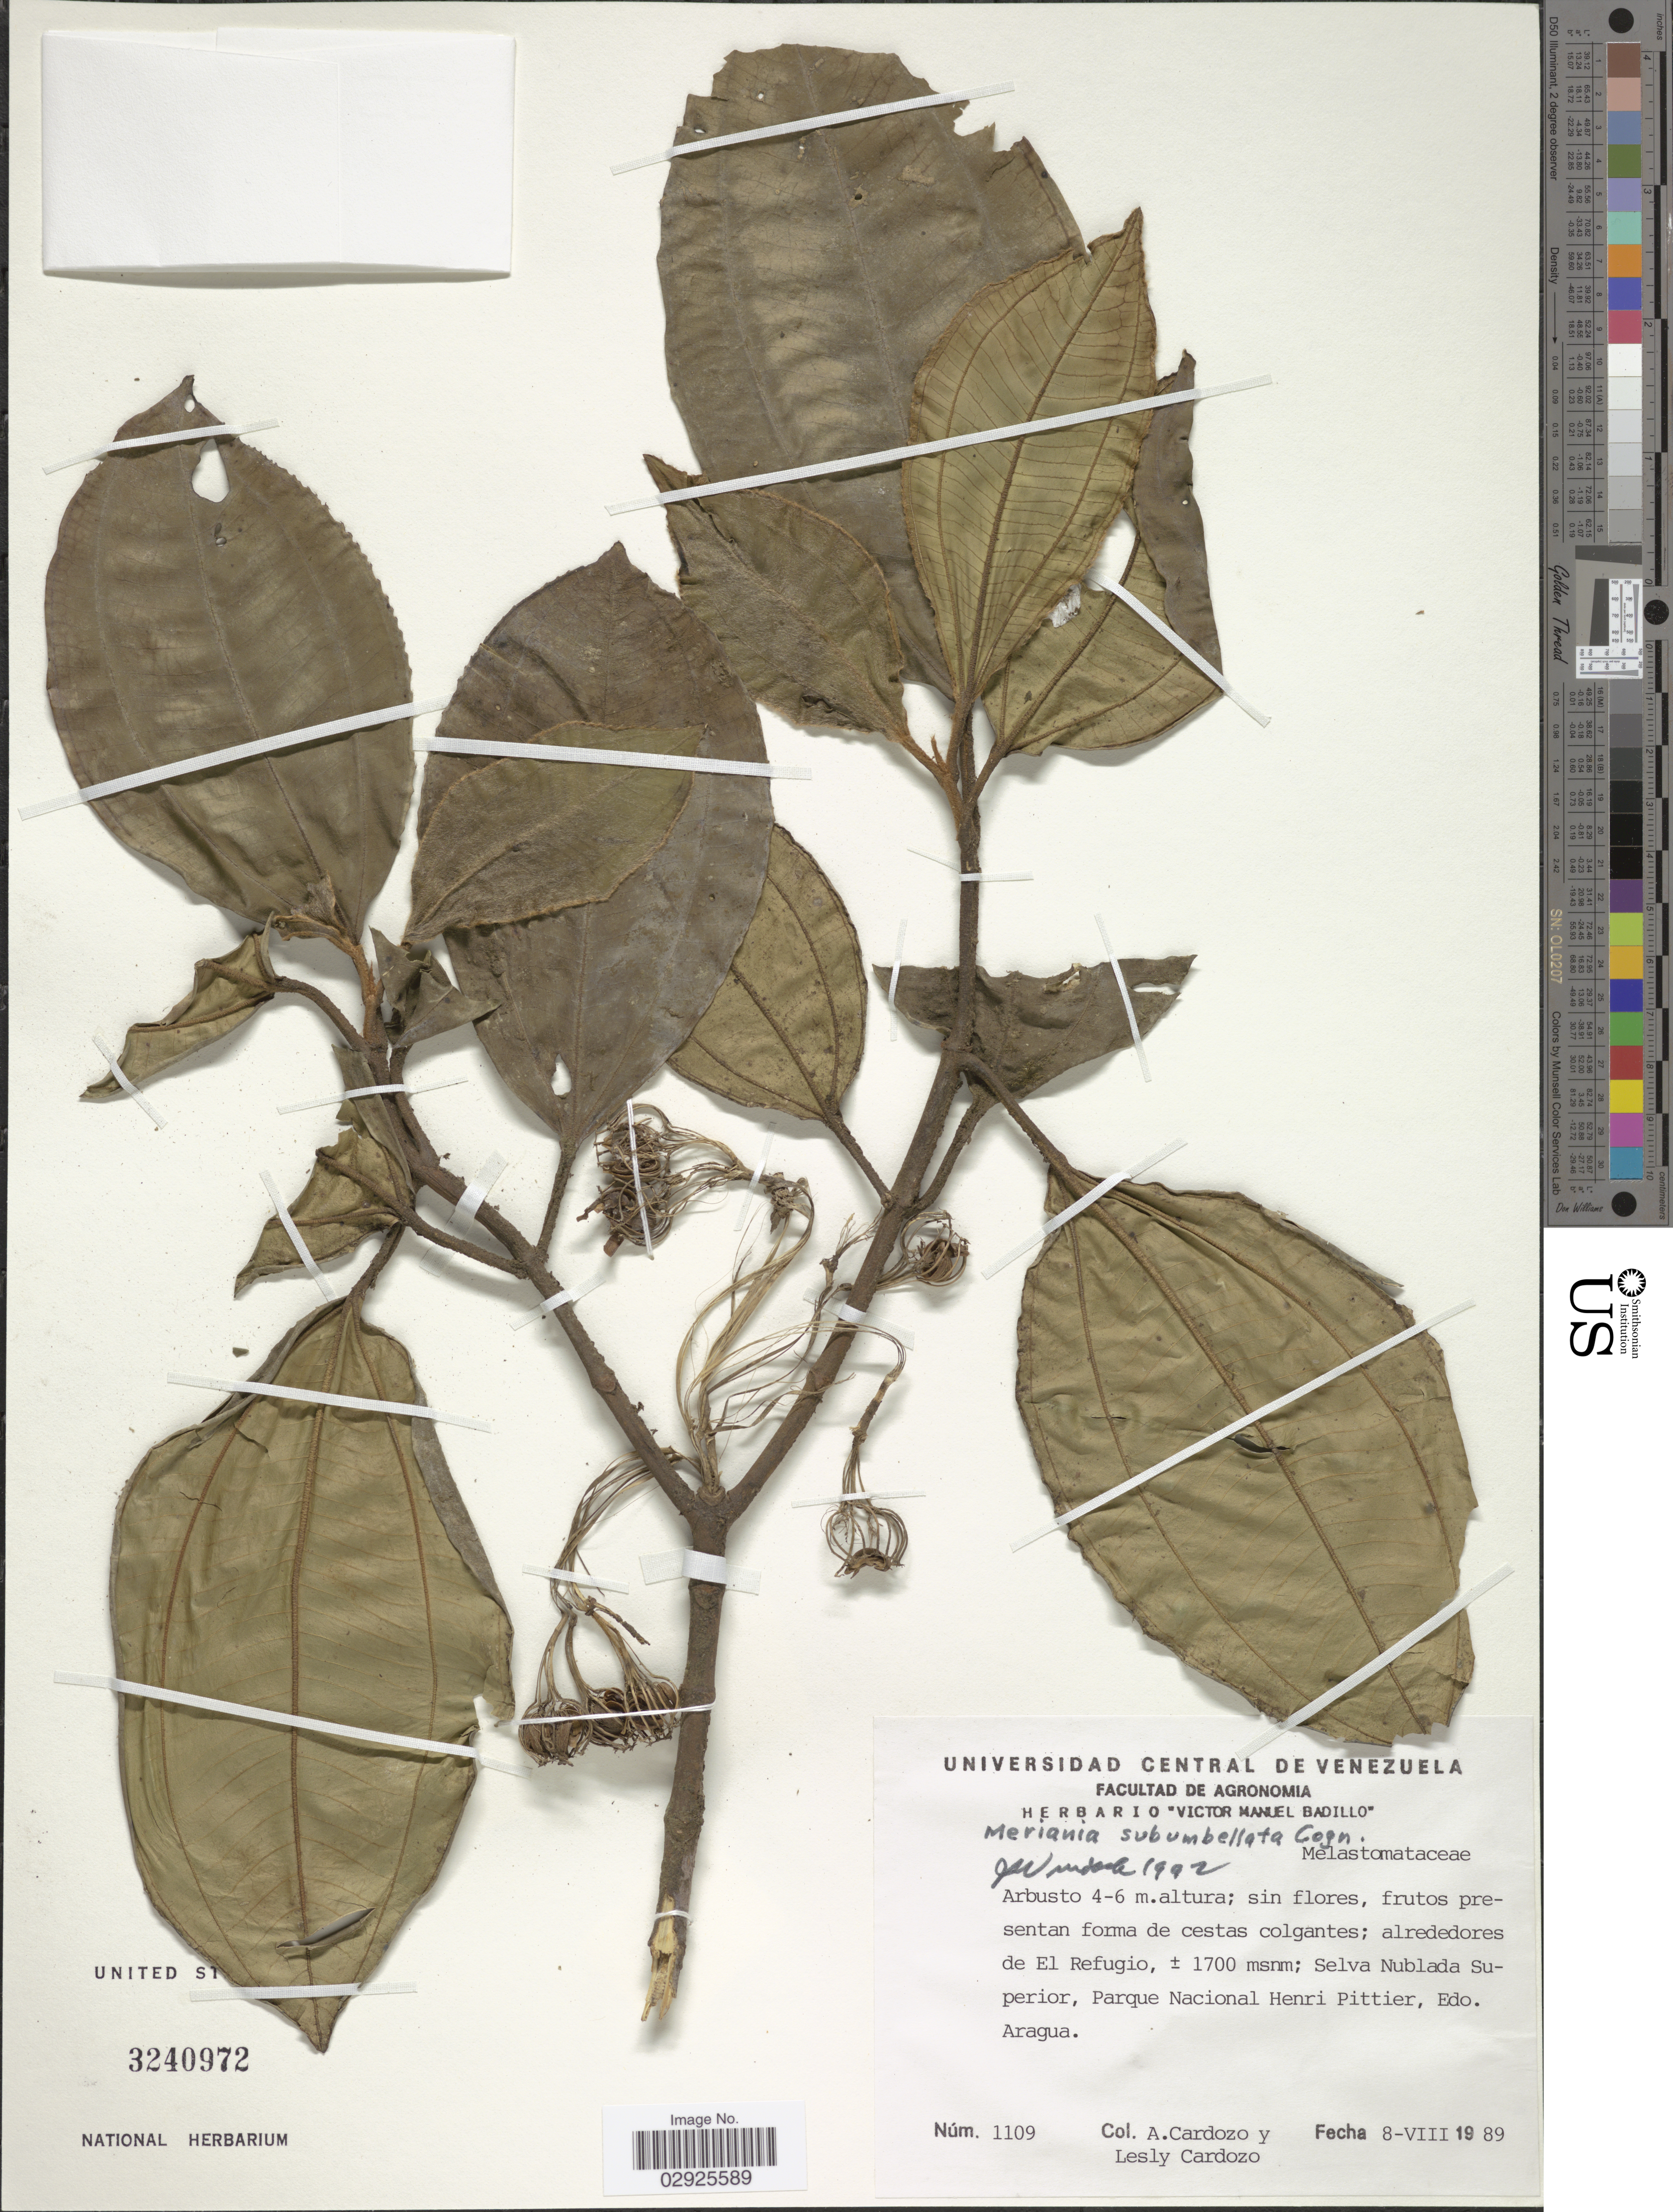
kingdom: Plantae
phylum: Tracheophyta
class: Magnoliopsida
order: Myrtales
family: Melastomataceae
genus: Meriania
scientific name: Meriania subumbellata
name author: Cogn.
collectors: A. Cardozo & L. Cardozo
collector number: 1109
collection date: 1989-08-08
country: Venezuela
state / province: Aragua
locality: Parque Nacional Henri Pittier, Edo. Aragua.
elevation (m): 1700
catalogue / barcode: US 3240972